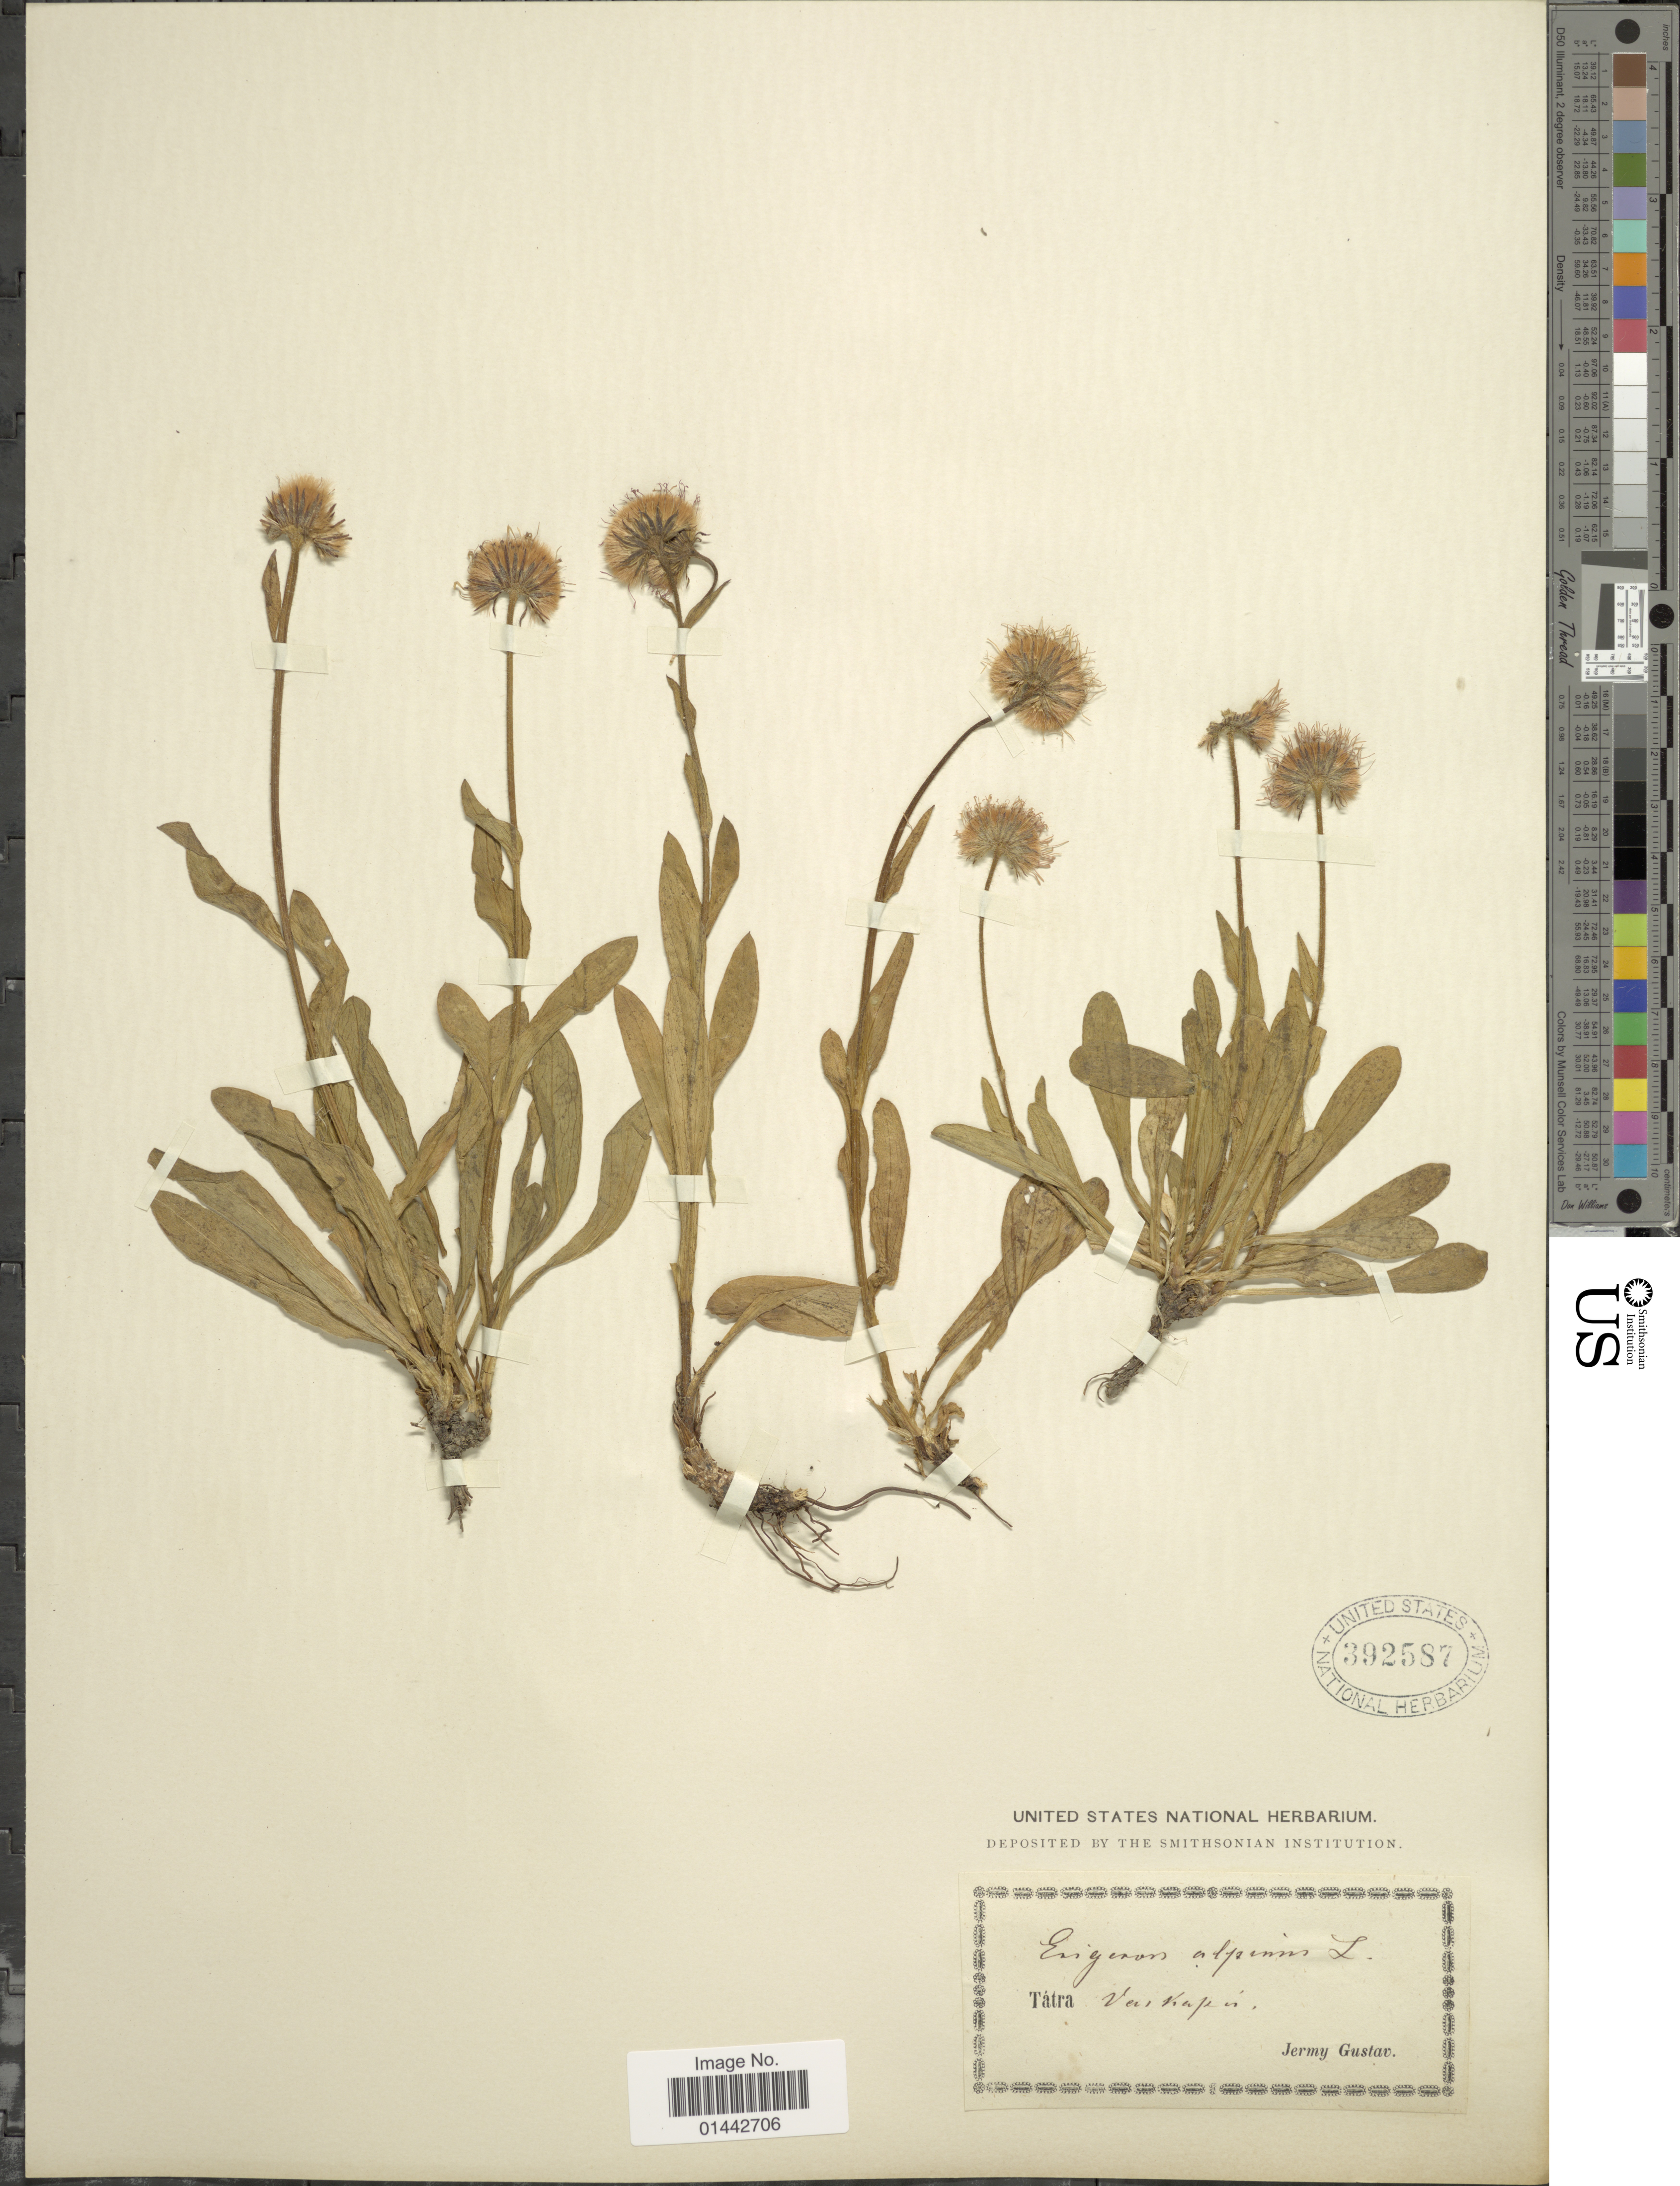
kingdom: Plantae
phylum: Tracheophyta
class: Magnoliopsida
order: Asterales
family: Asteraceae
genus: Erigeron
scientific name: Erigeron alpinus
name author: L.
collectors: G. Jermy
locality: Tatra, vas Kapi. [interpreted]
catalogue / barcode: US 392587